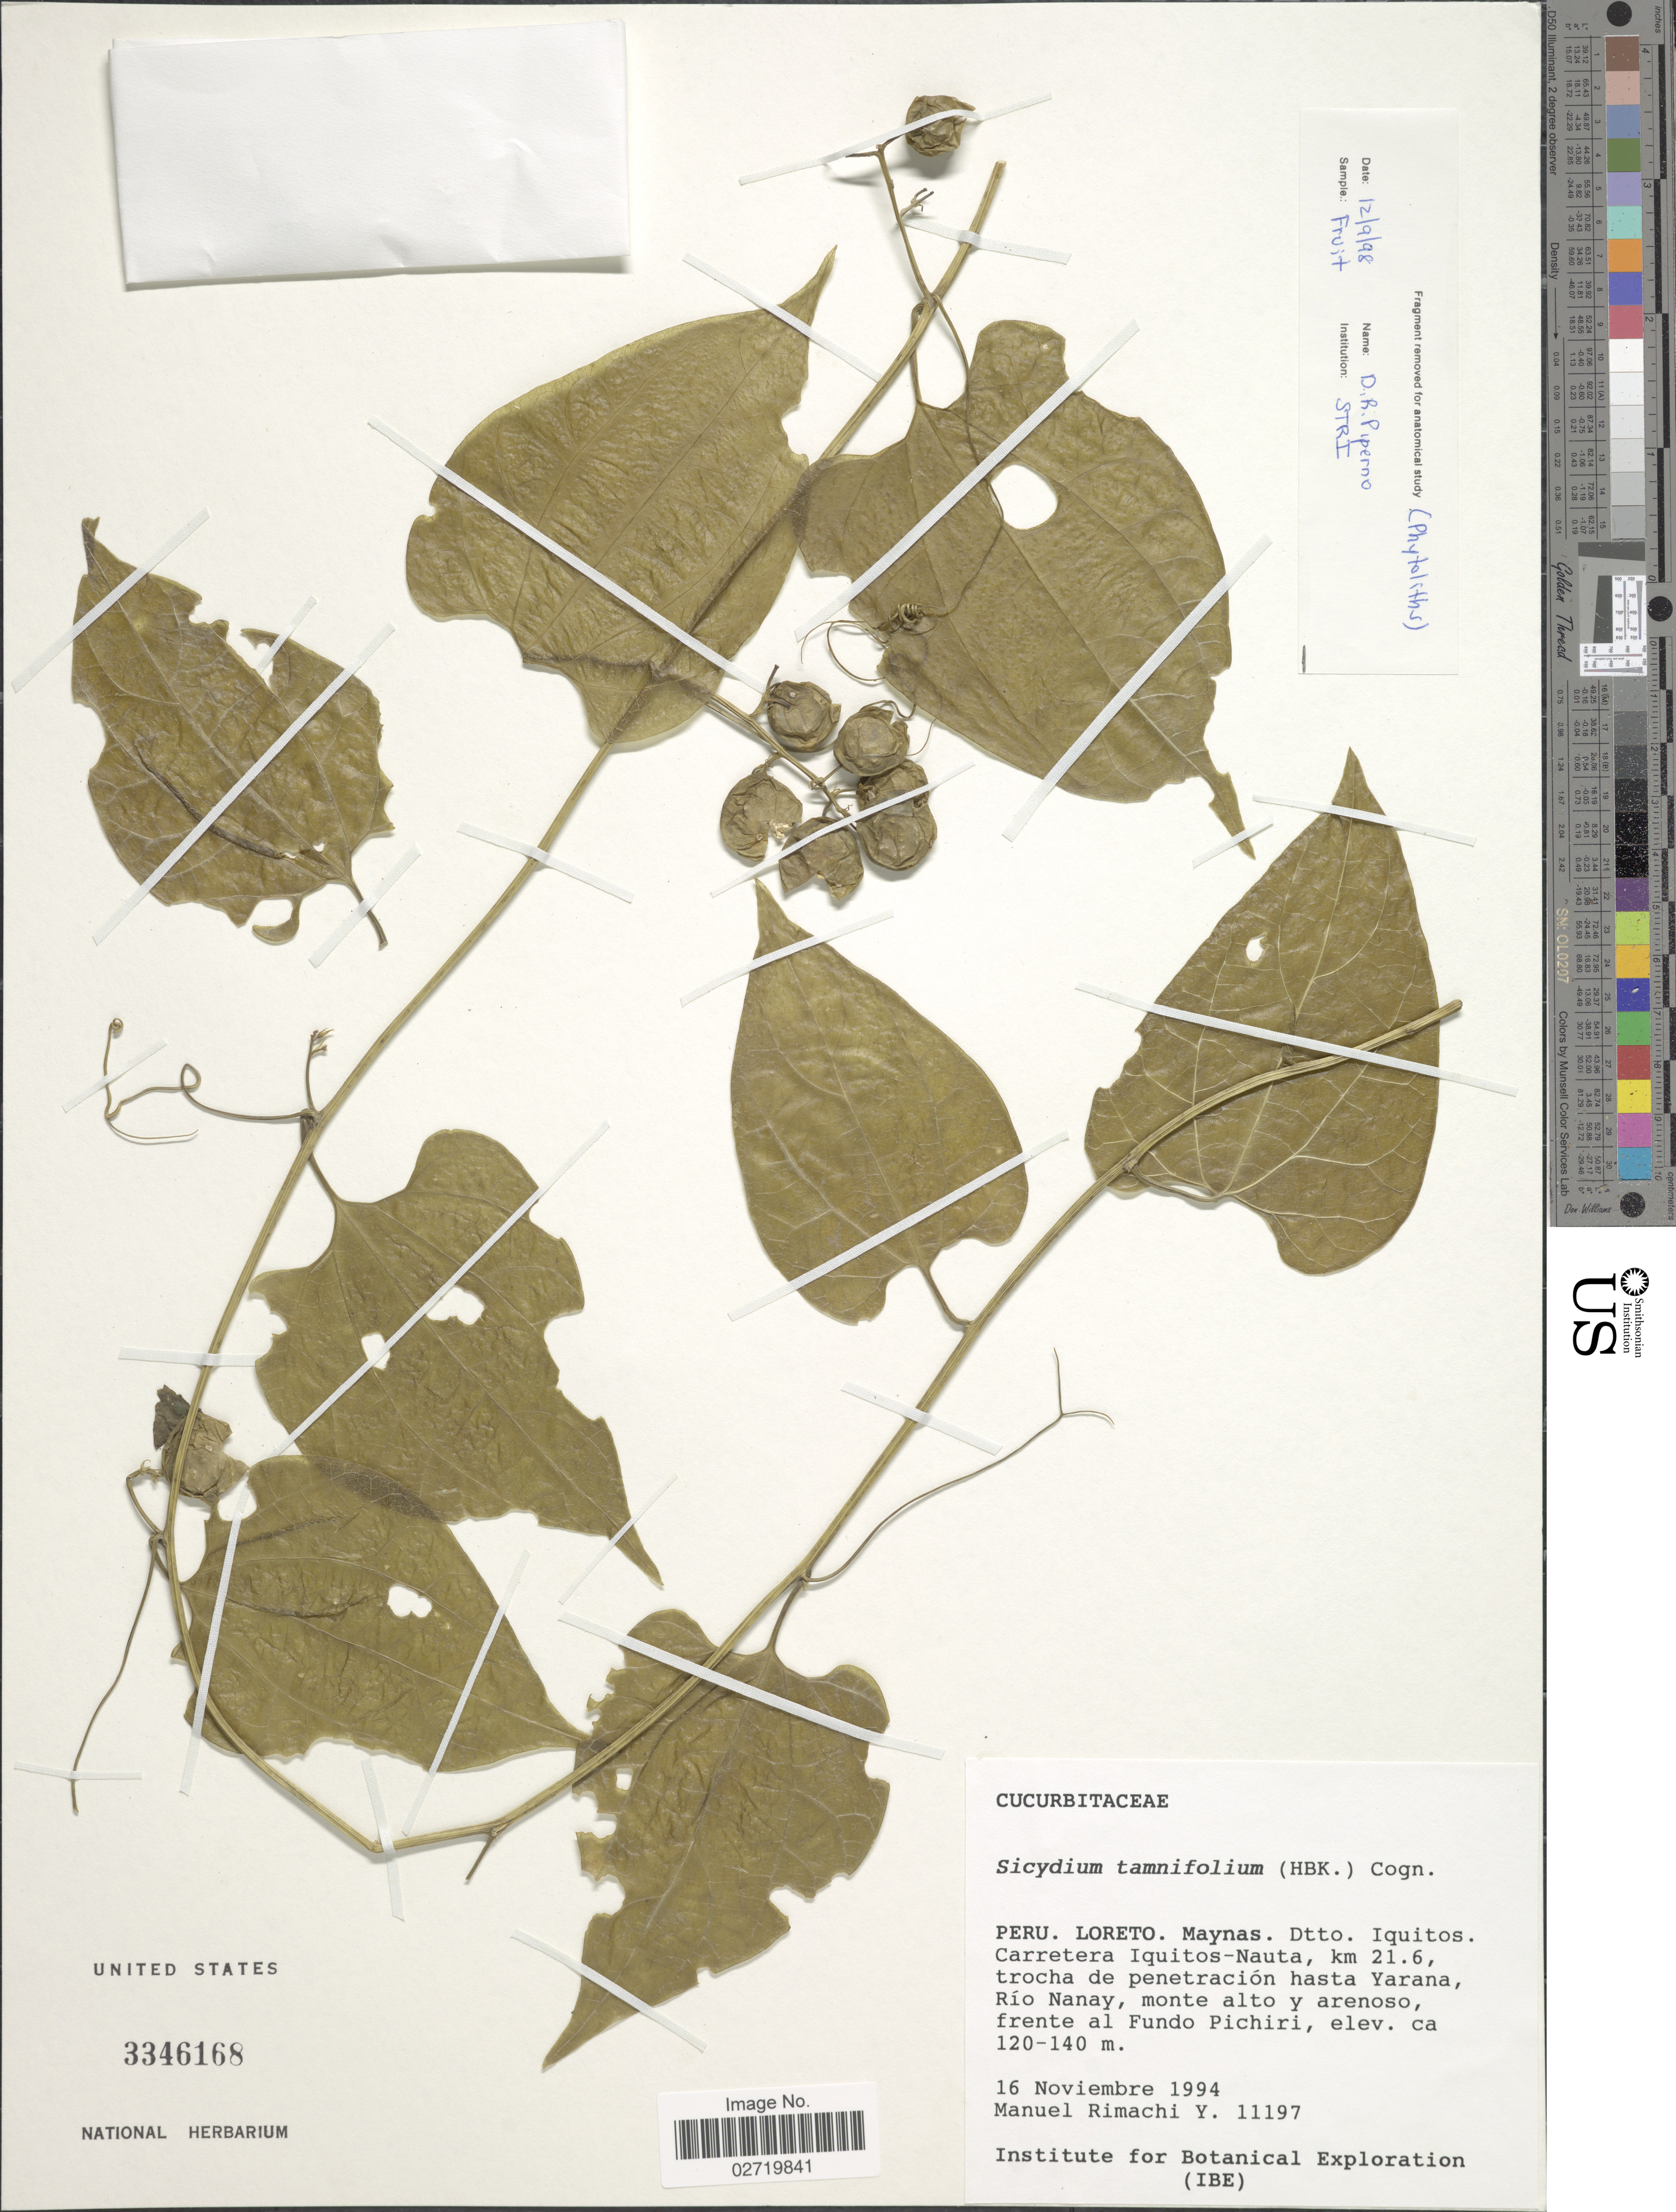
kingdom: Plantae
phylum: Tracheophyta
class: Magnoliopsida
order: Cucurbitales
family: Cucurbitaceae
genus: Sicydium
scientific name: Sicydium tamnifolium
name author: (Kunth) Cogn.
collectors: M. Rimachi Y.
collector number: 11197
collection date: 1994-11-16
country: Peru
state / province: Loreto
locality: Maynas. Dtto. Iquitos. Carretera Iquitos-Nauta, km 21.6, trocha de penetracion hasta Yarana, Rio Nanay, monte alto y arenoso, frente al Fundo Pichiri.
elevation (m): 120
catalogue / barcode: US 3346168